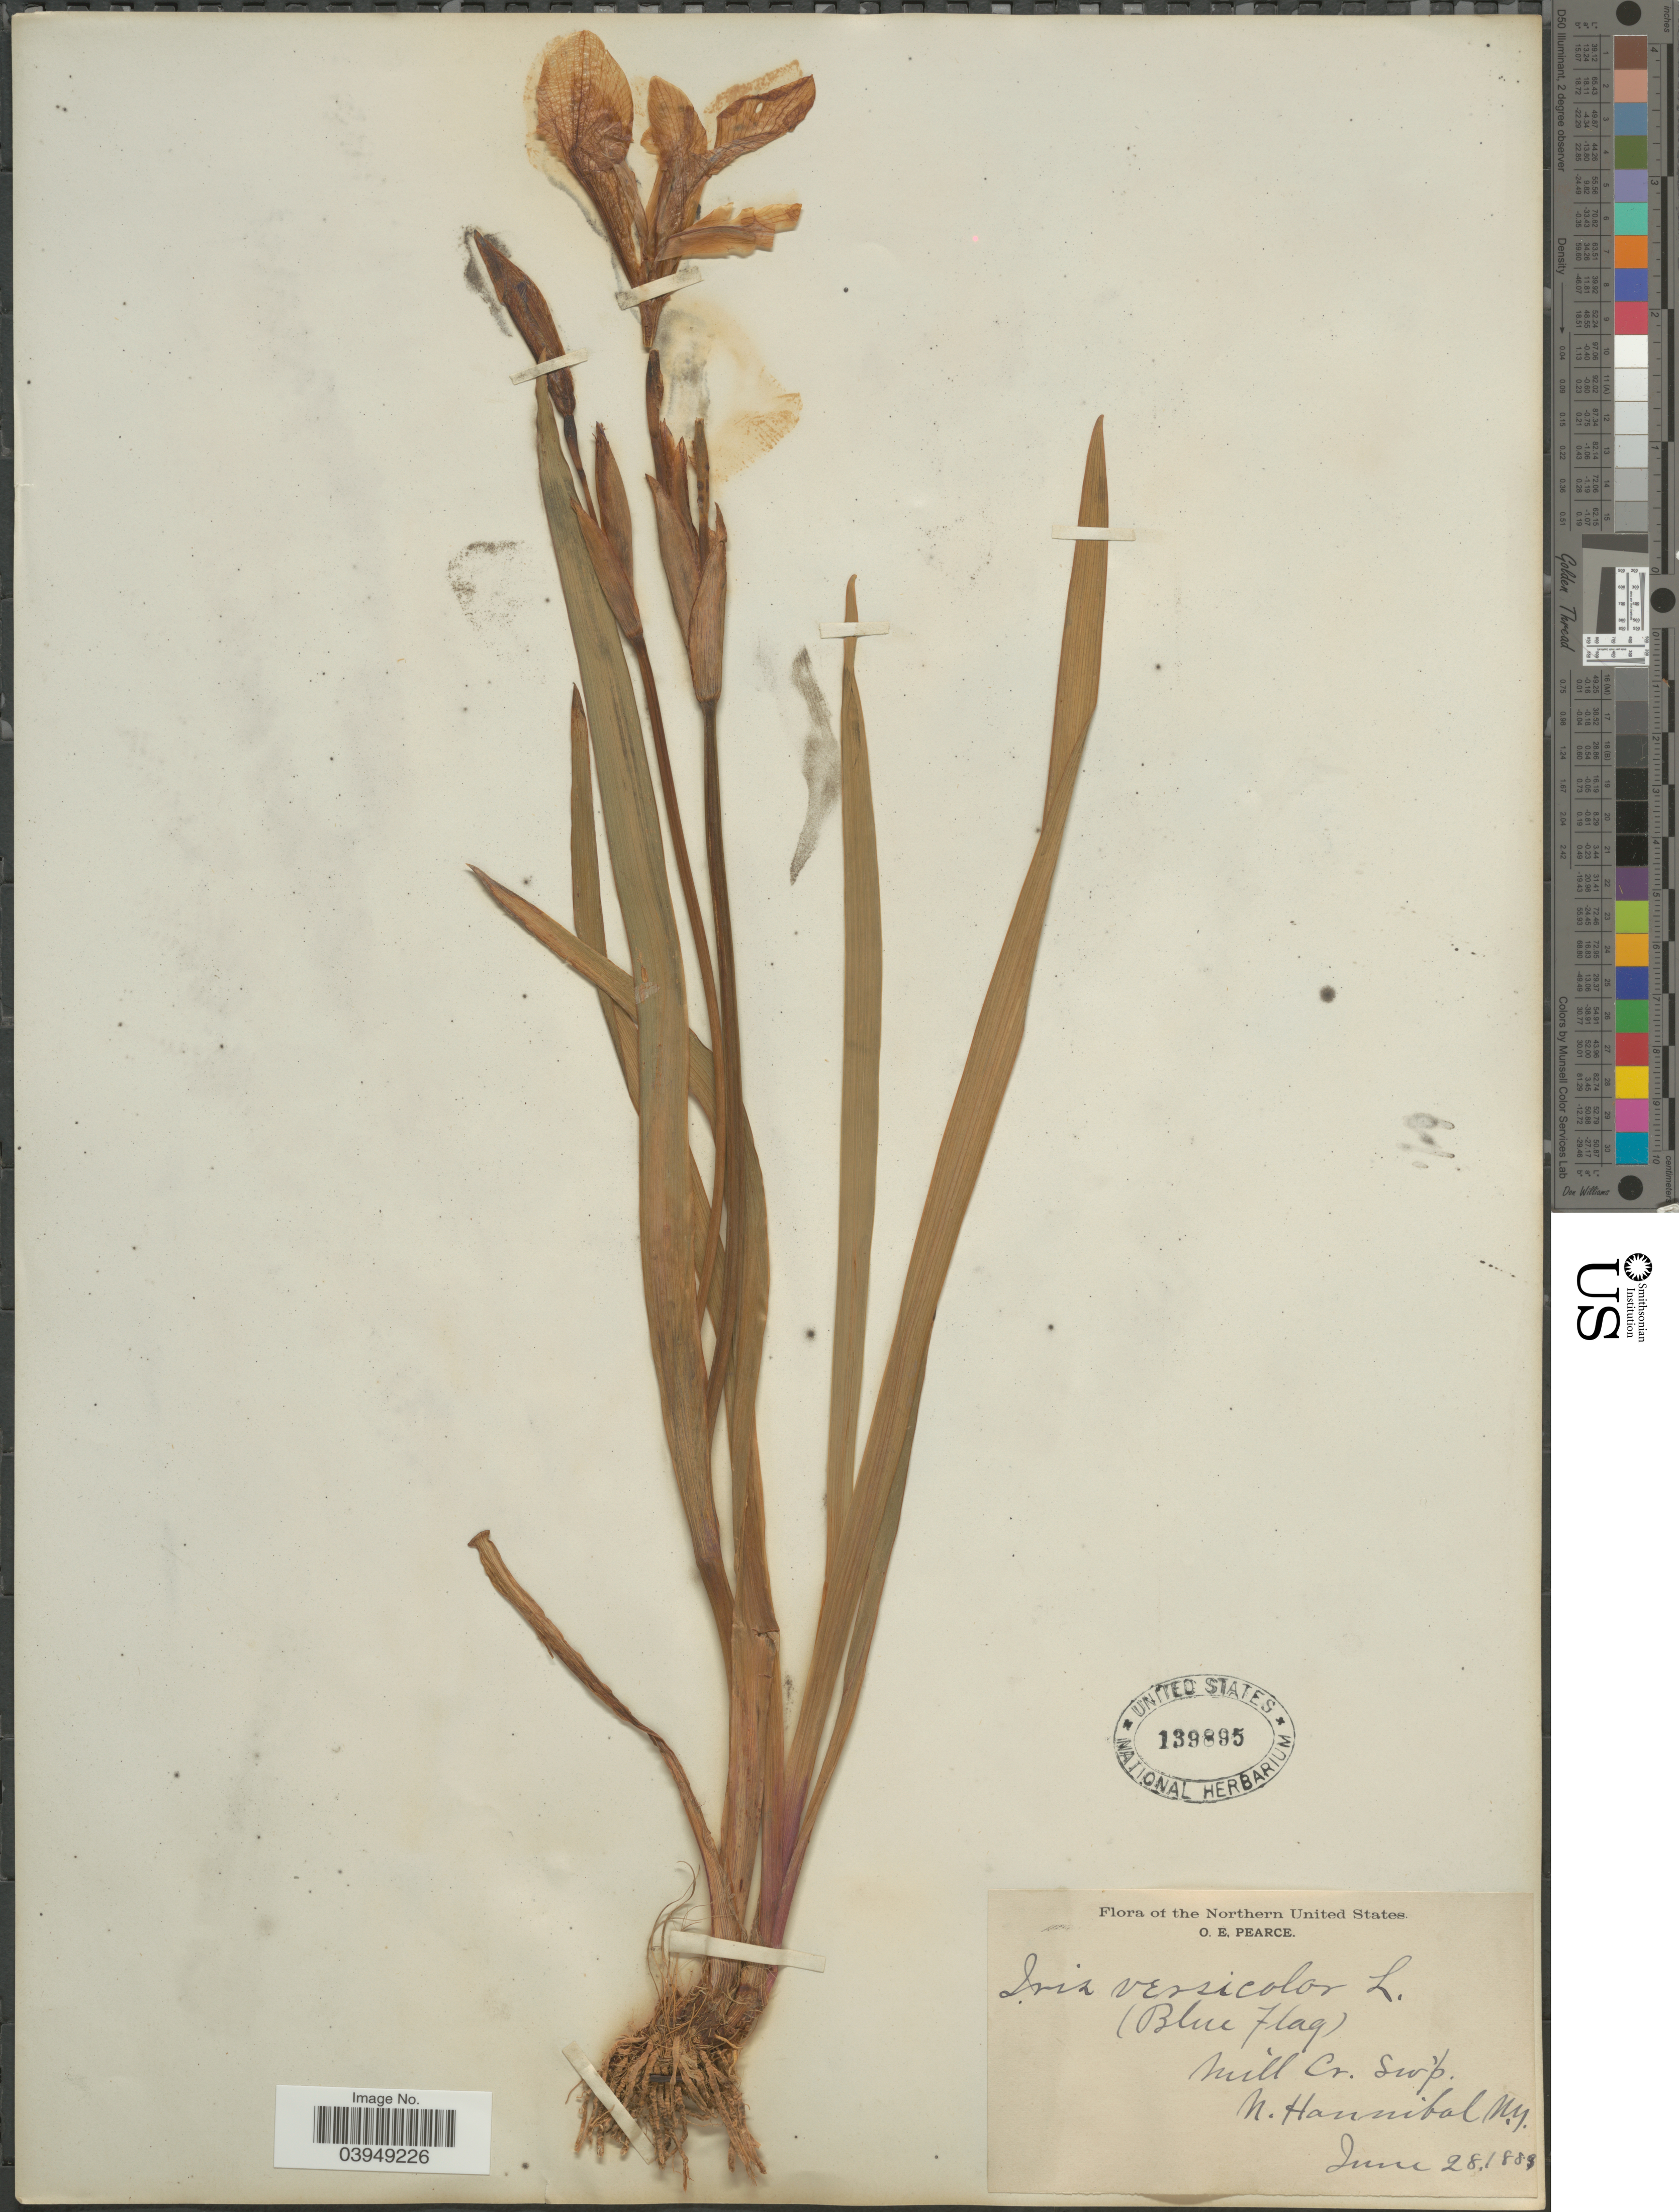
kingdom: Plantae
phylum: Tracheophyta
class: Liliopsida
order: Asparagales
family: Iridaceae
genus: Iris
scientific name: Iris versicolor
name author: L.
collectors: O. E. Pearce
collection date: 1883-06-28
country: United States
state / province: New York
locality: The Northern United States. Mill Cr. Sw'p. N. Hannibal.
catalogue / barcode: US 139895